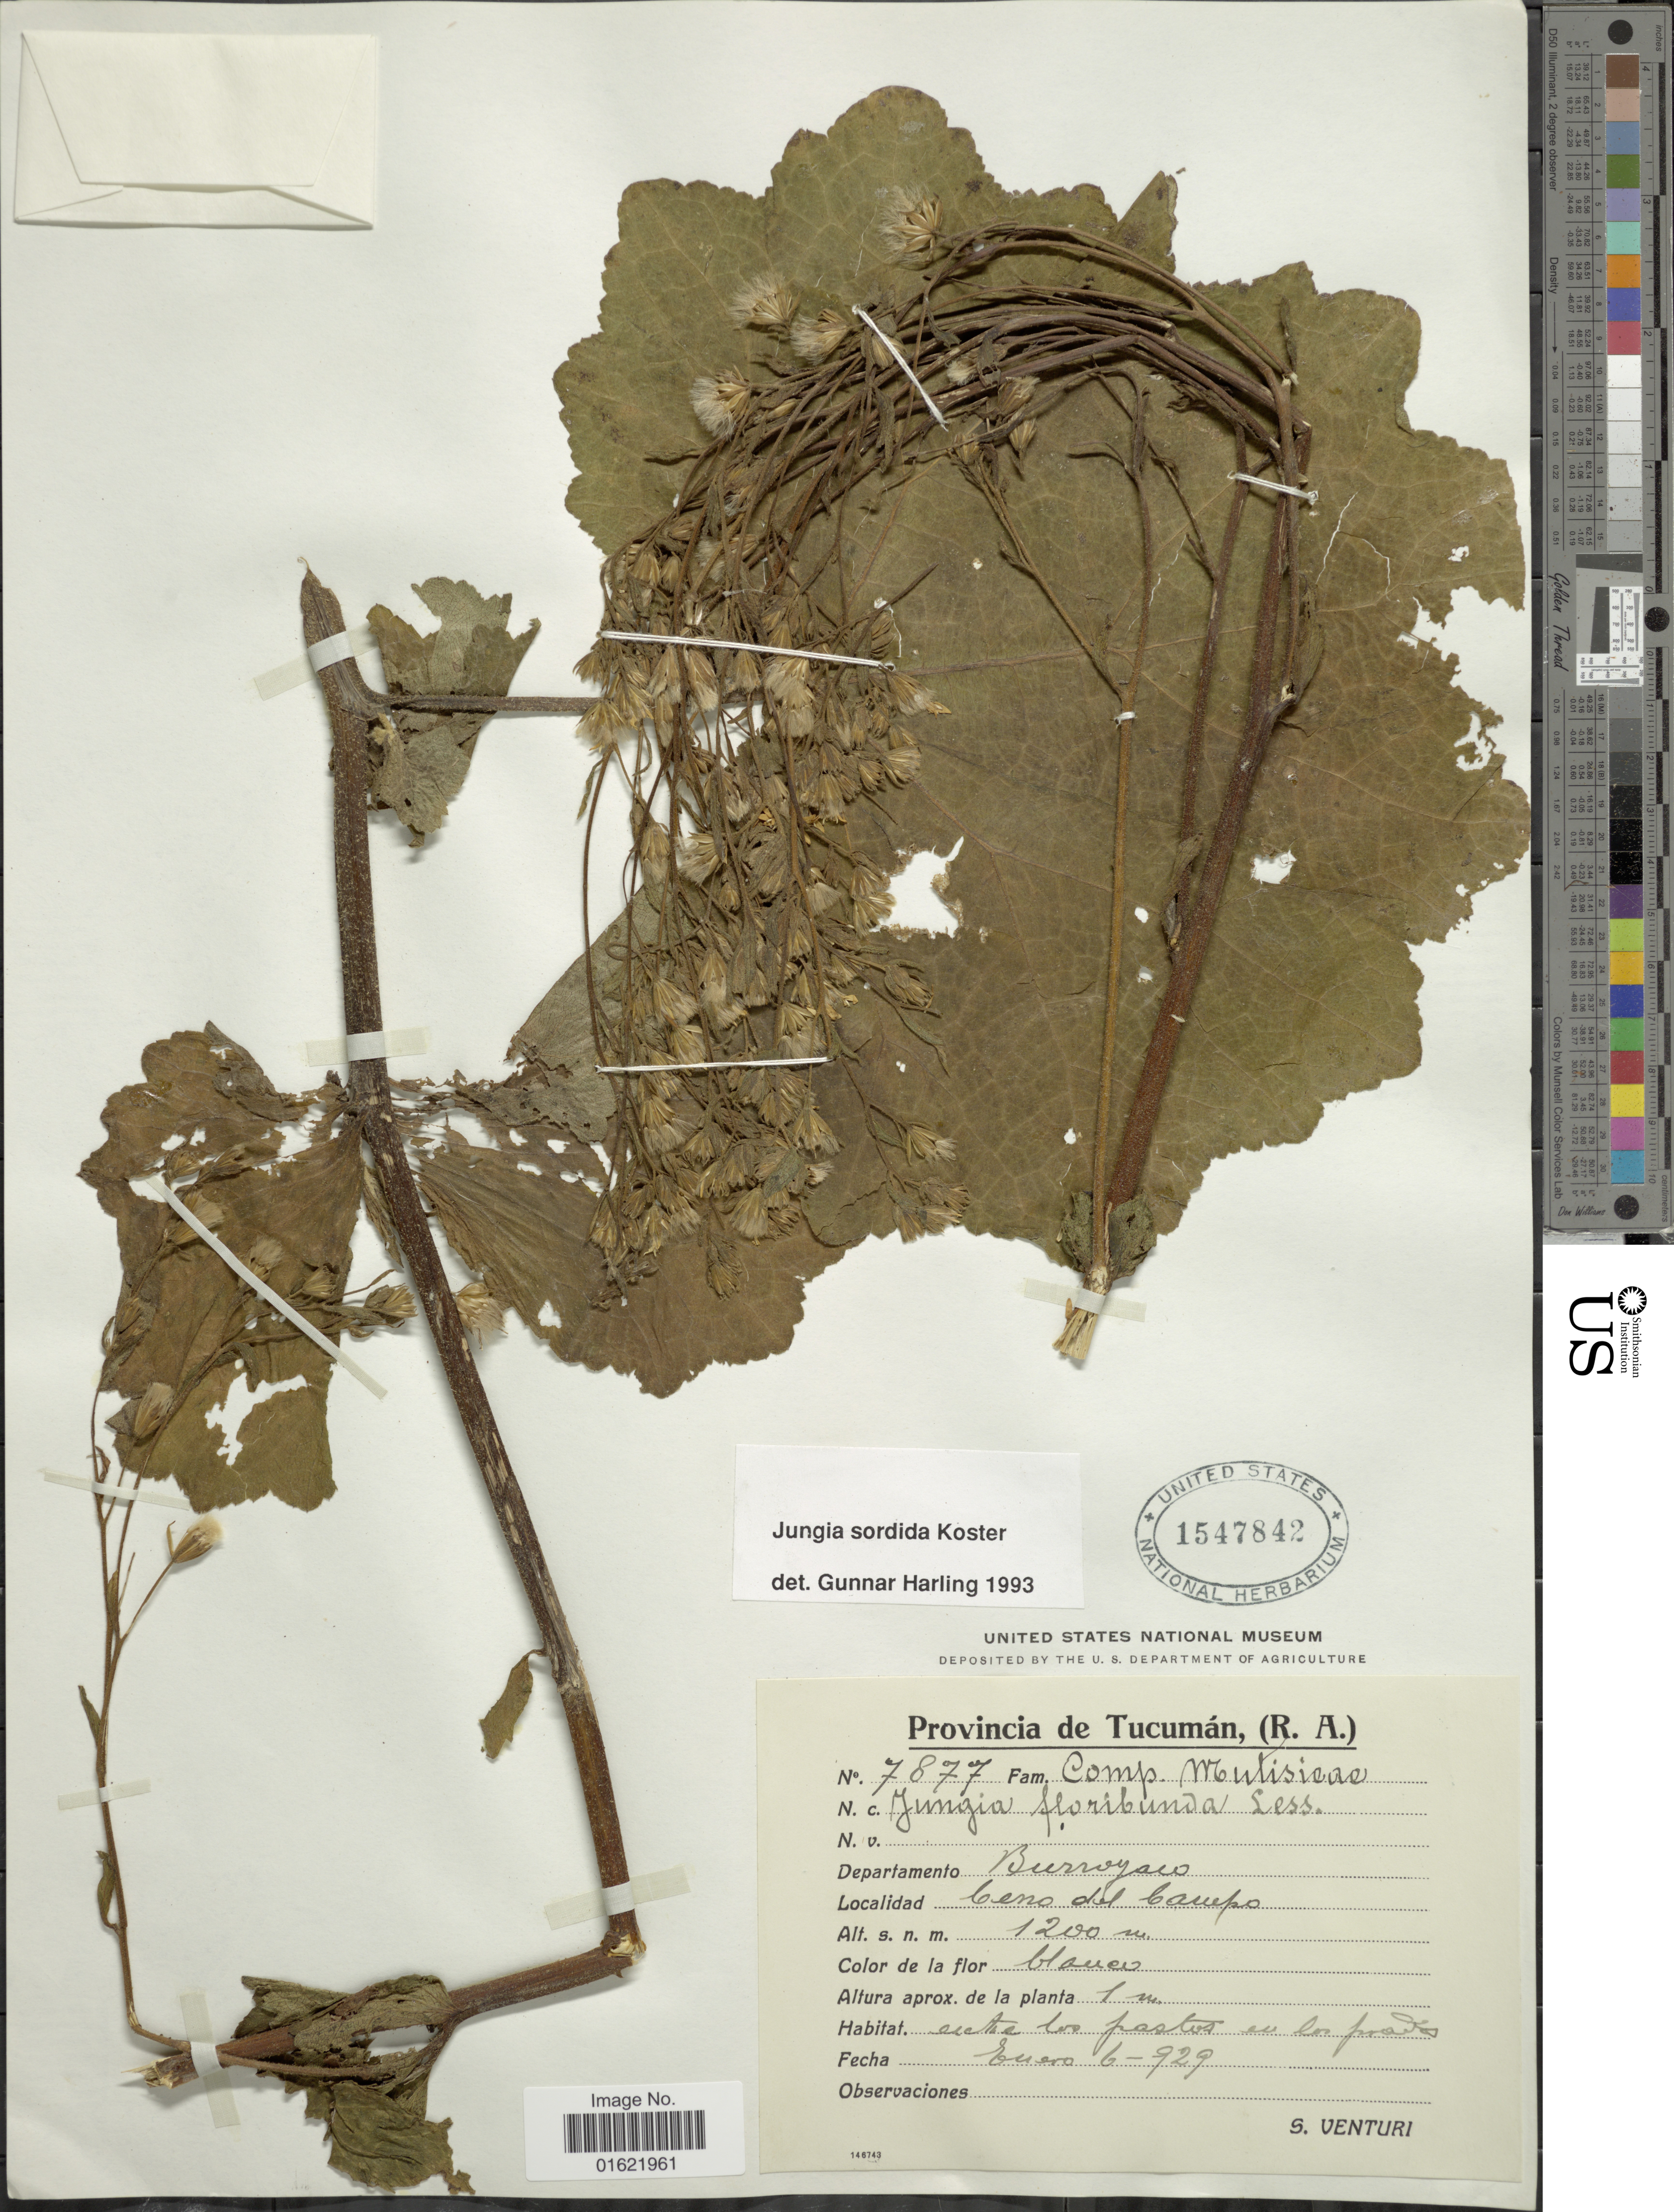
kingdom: Plantae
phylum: Tracheophyta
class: Magnoliopsida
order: Asterales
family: Asteraceae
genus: Jungia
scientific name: Jungia sordida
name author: J. Kost.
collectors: S. Venturi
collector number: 7877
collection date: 1929-01-06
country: Argentina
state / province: Tucumán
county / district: Burruyacú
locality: Cerro del Campo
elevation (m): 1200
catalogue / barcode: US 1547842